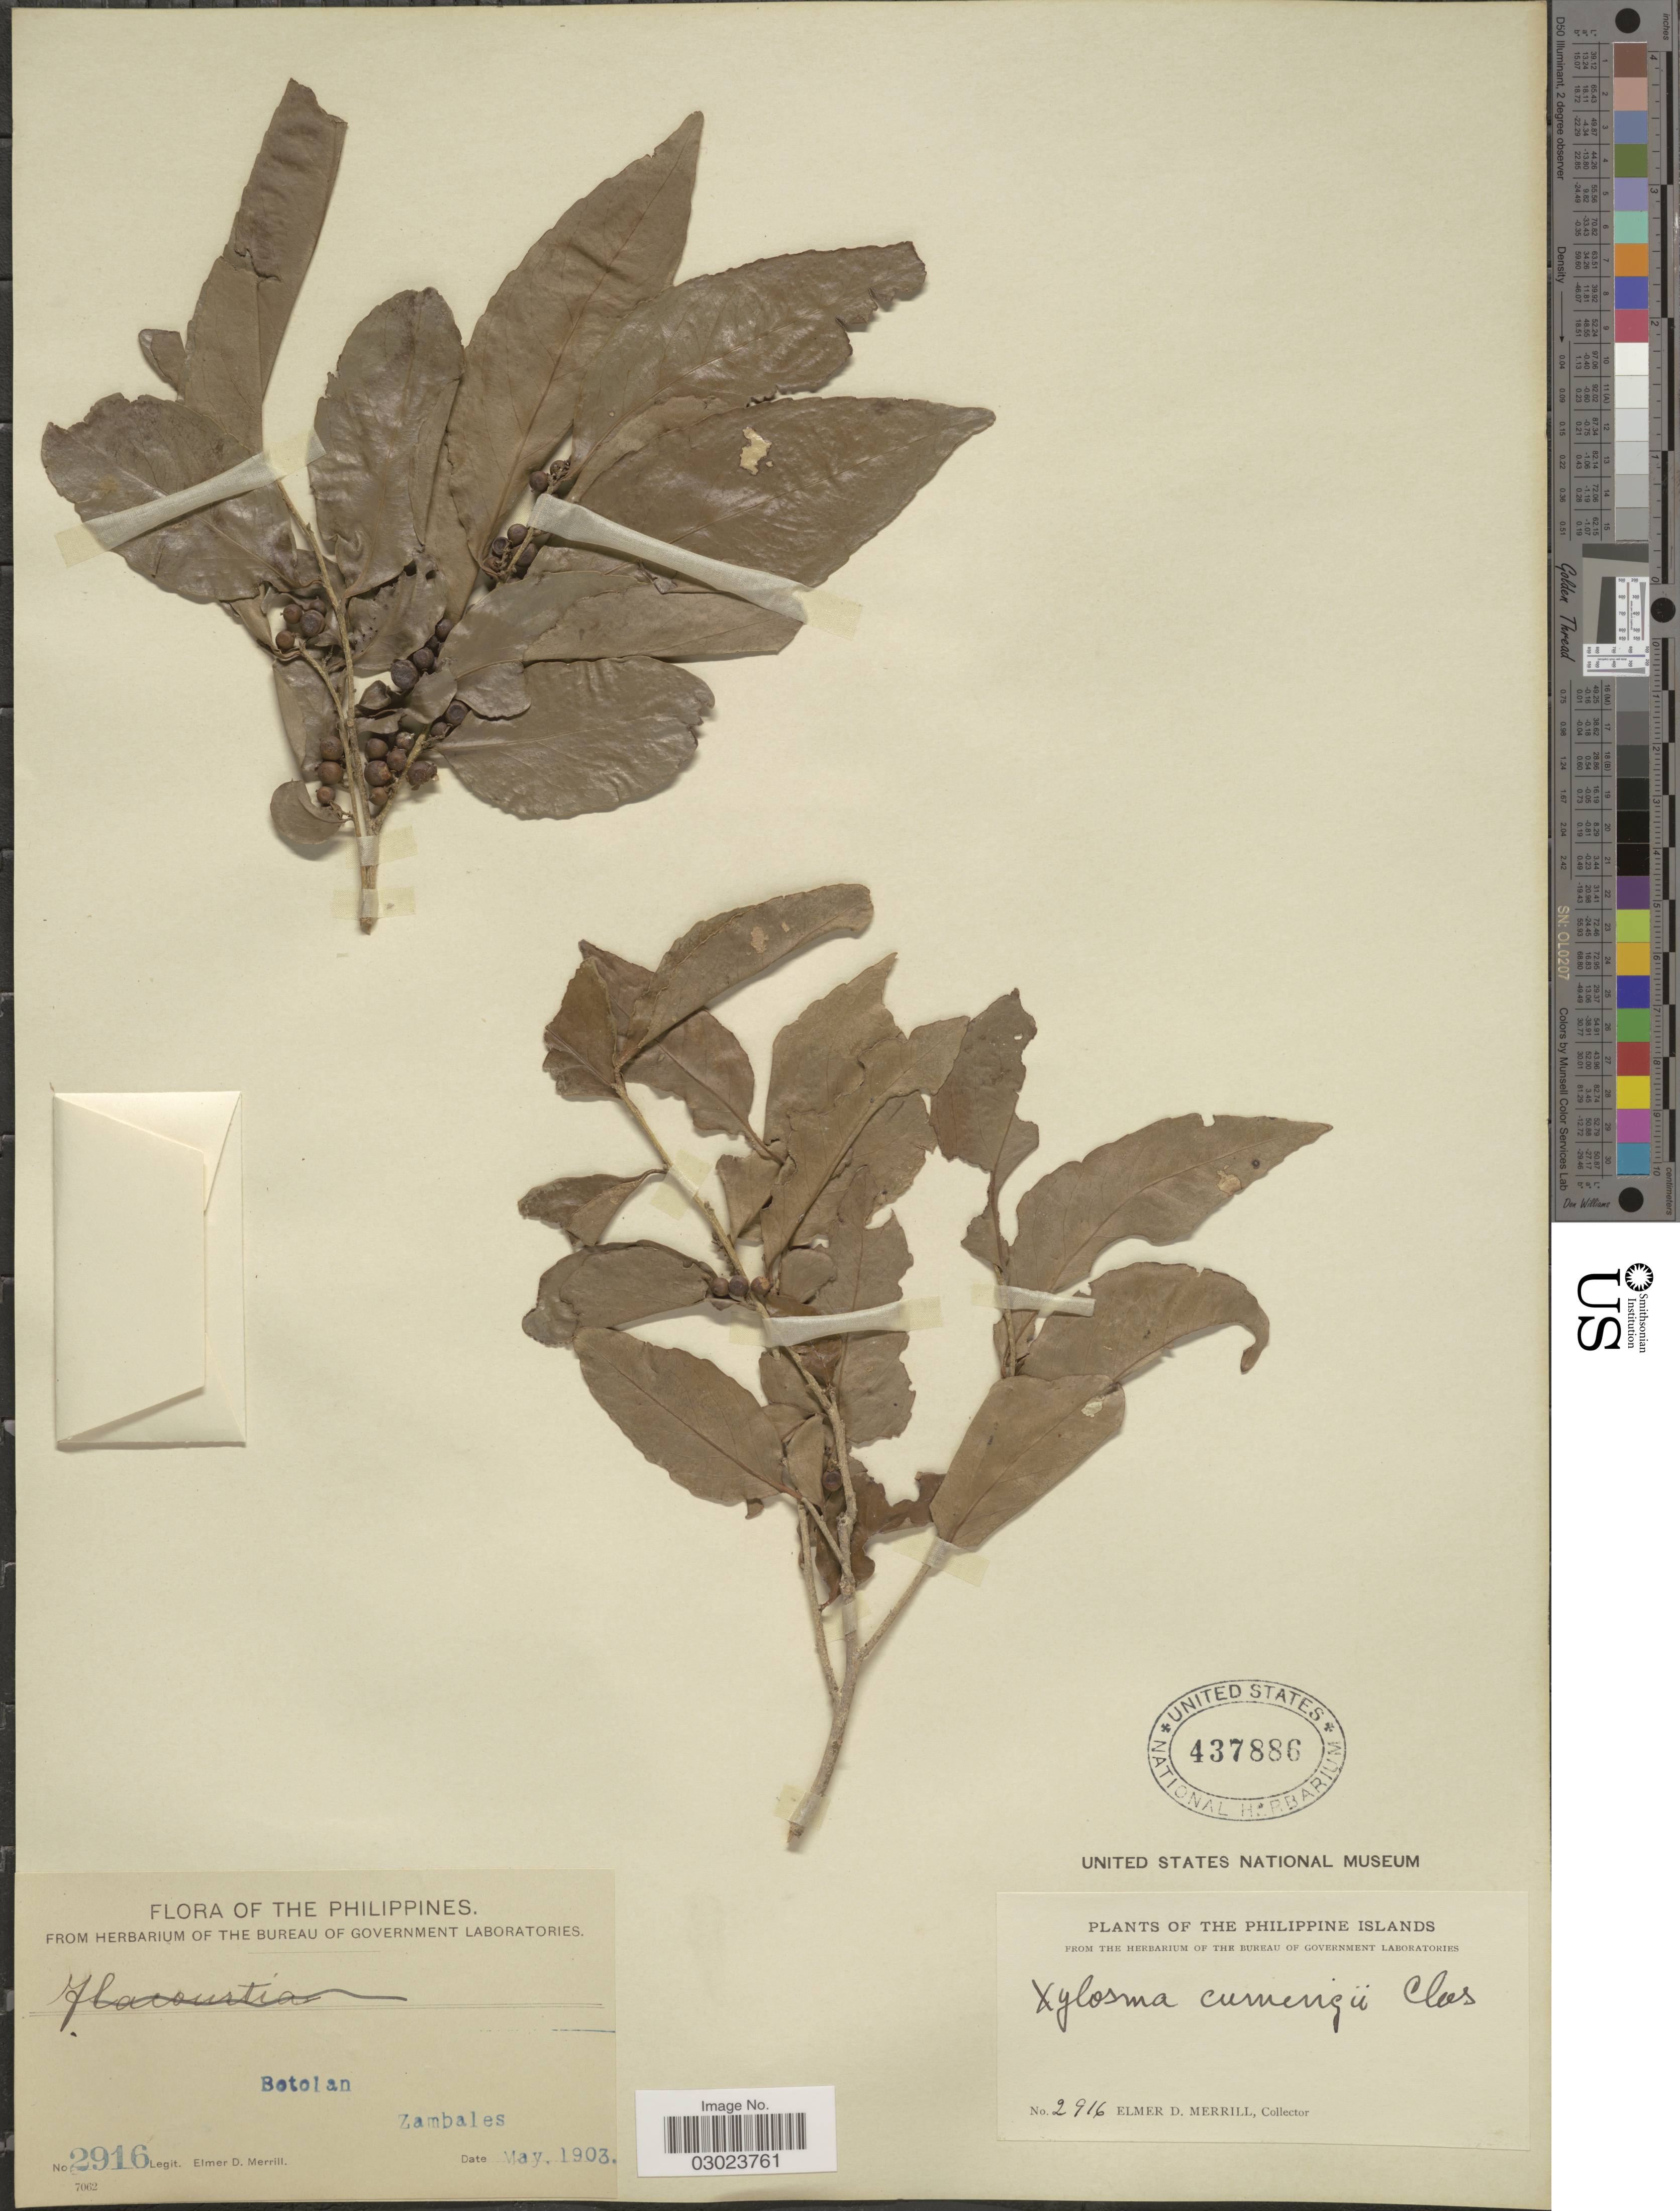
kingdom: Plantae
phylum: Tracheophyta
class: Magnoliopsida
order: Malpighiales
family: Salicaceae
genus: Xylosma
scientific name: Xylosma luzonensis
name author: Clos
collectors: E. D. Merrill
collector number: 2916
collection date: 1903-05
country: Philippines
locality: The Philippine Islands. Botolan. Zambales.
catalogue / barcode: US 437886